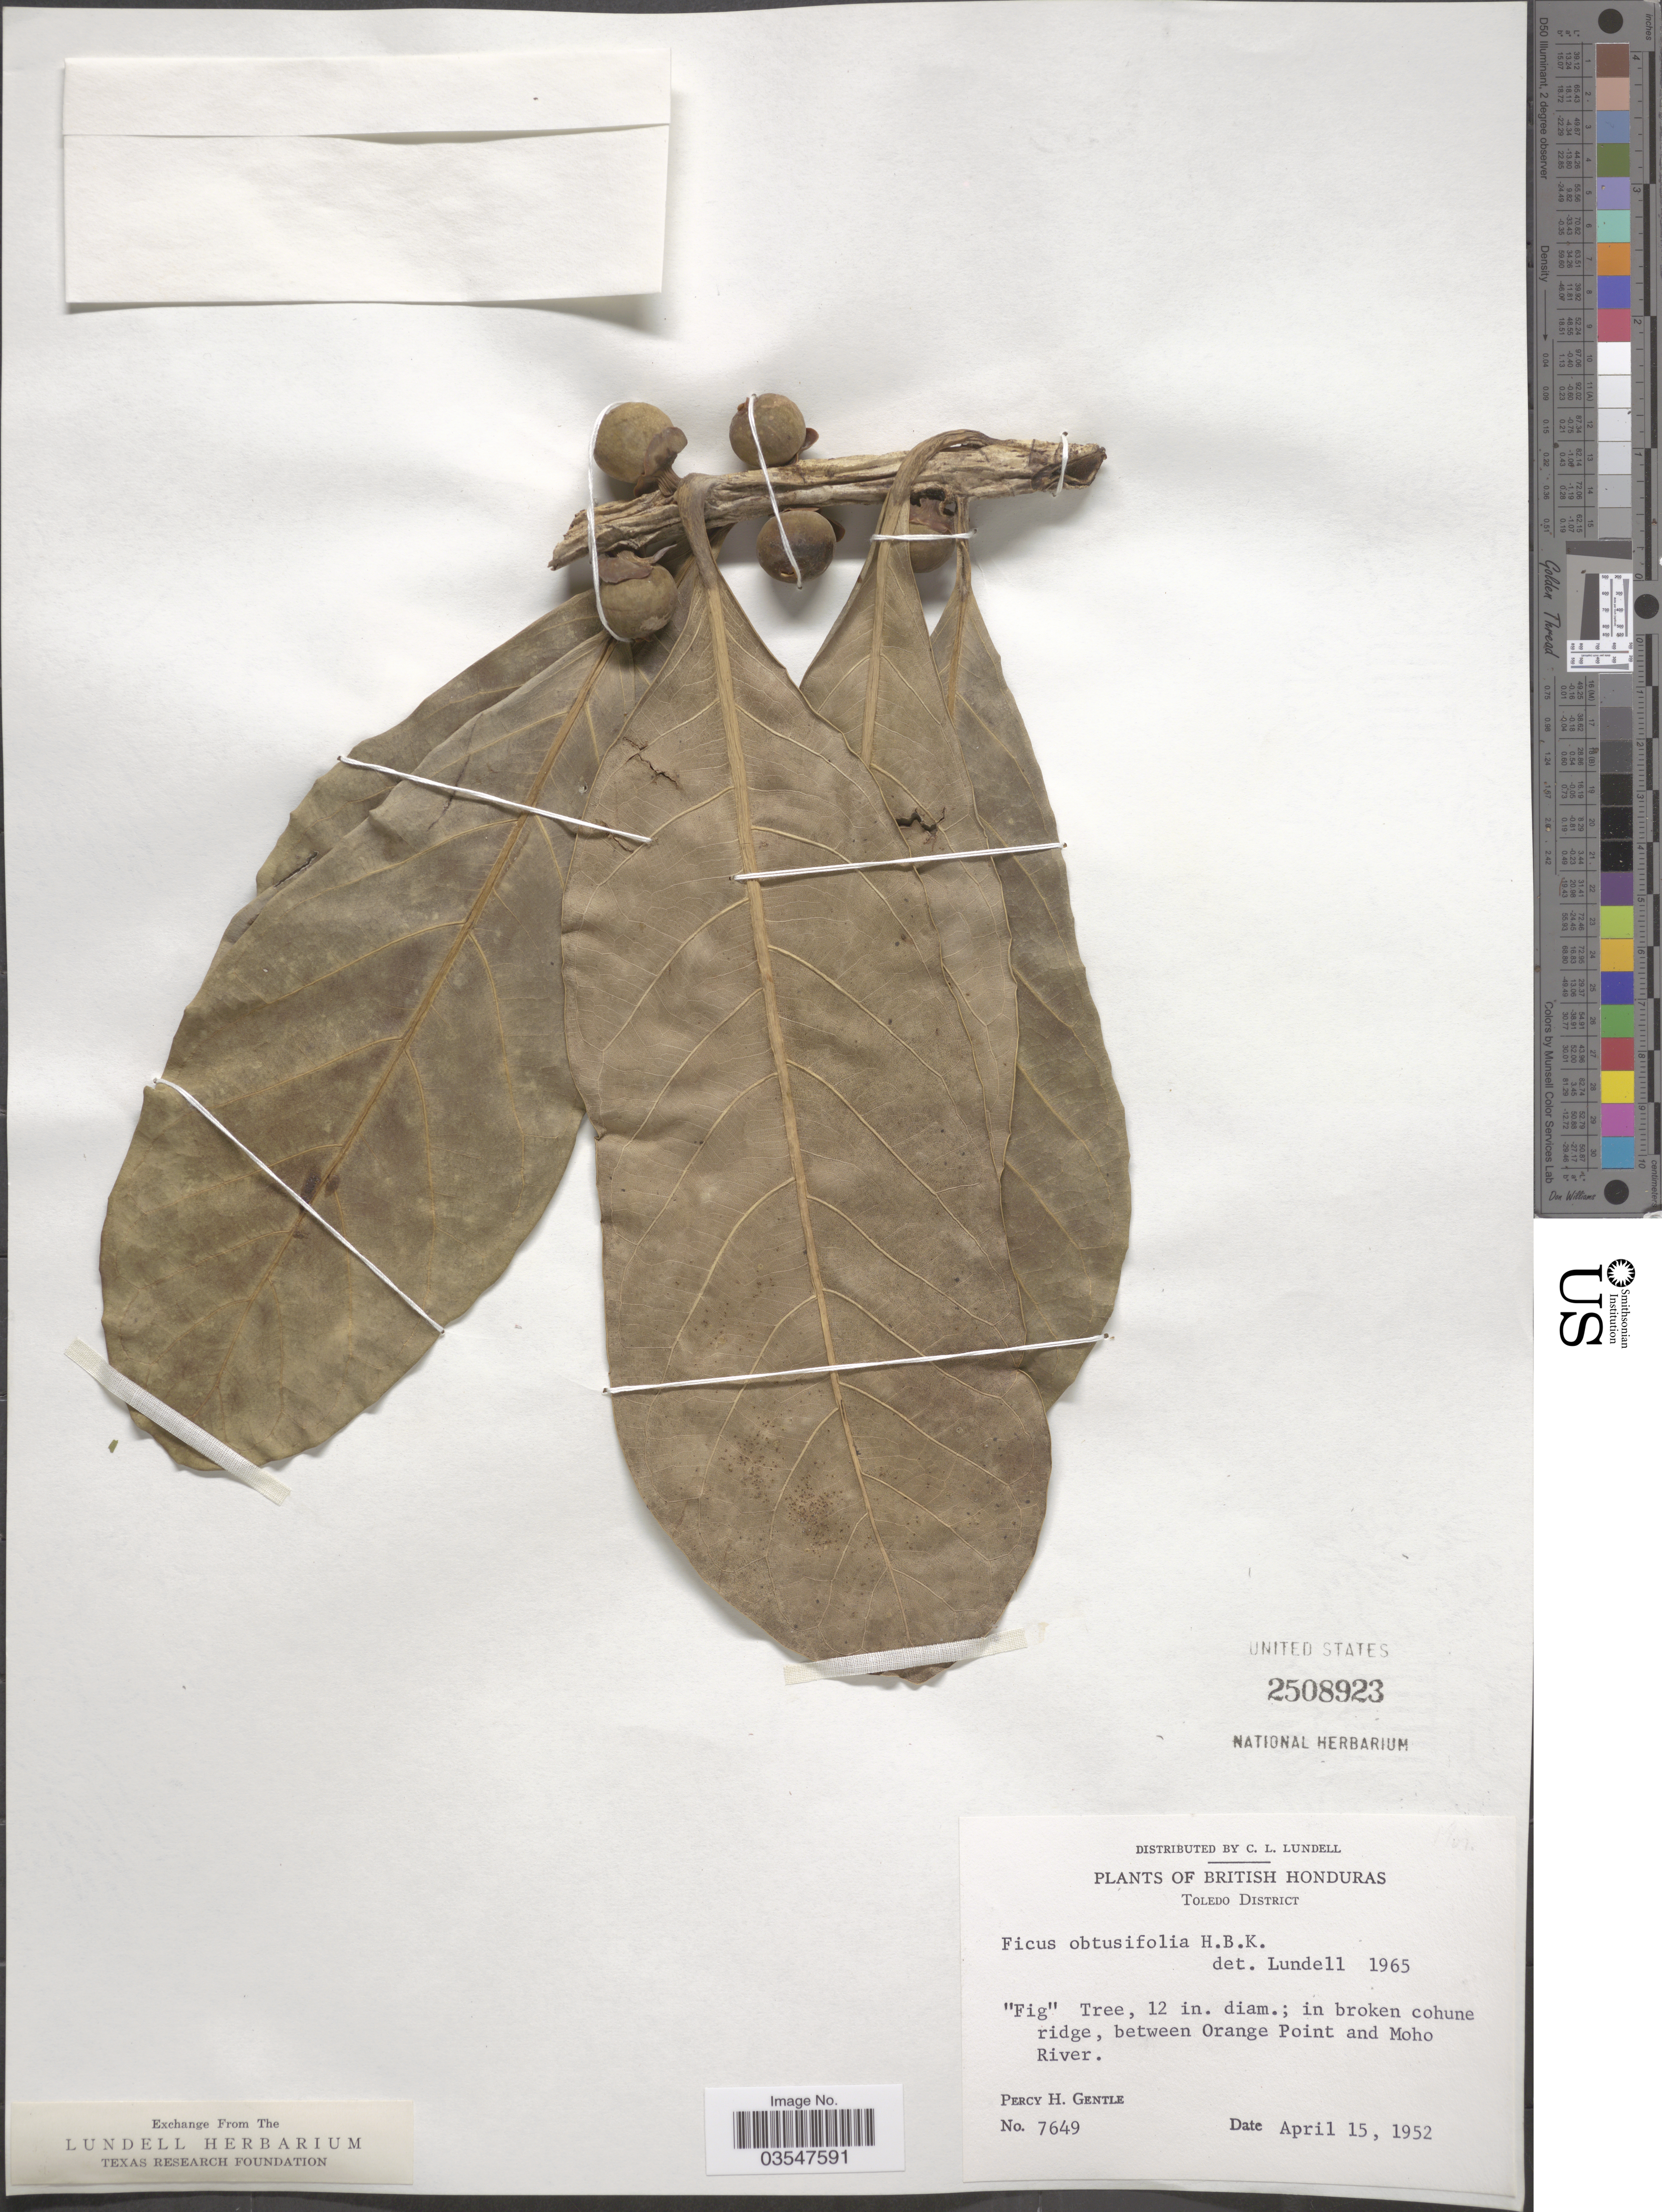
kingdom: Plantae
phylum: Tracheophyta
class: Magnoliopsida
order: Rosales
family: Moraceae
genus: Ficus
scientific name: Ficus obtusifolia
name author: Kunth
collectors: P. H. Gentle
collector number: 7649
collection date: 1952-04-15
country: Belize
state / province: Toledo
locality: British Honduras. Toledo District. In broken cohune ridge, between Orange Point and Moho River.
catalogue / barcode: US 2508923